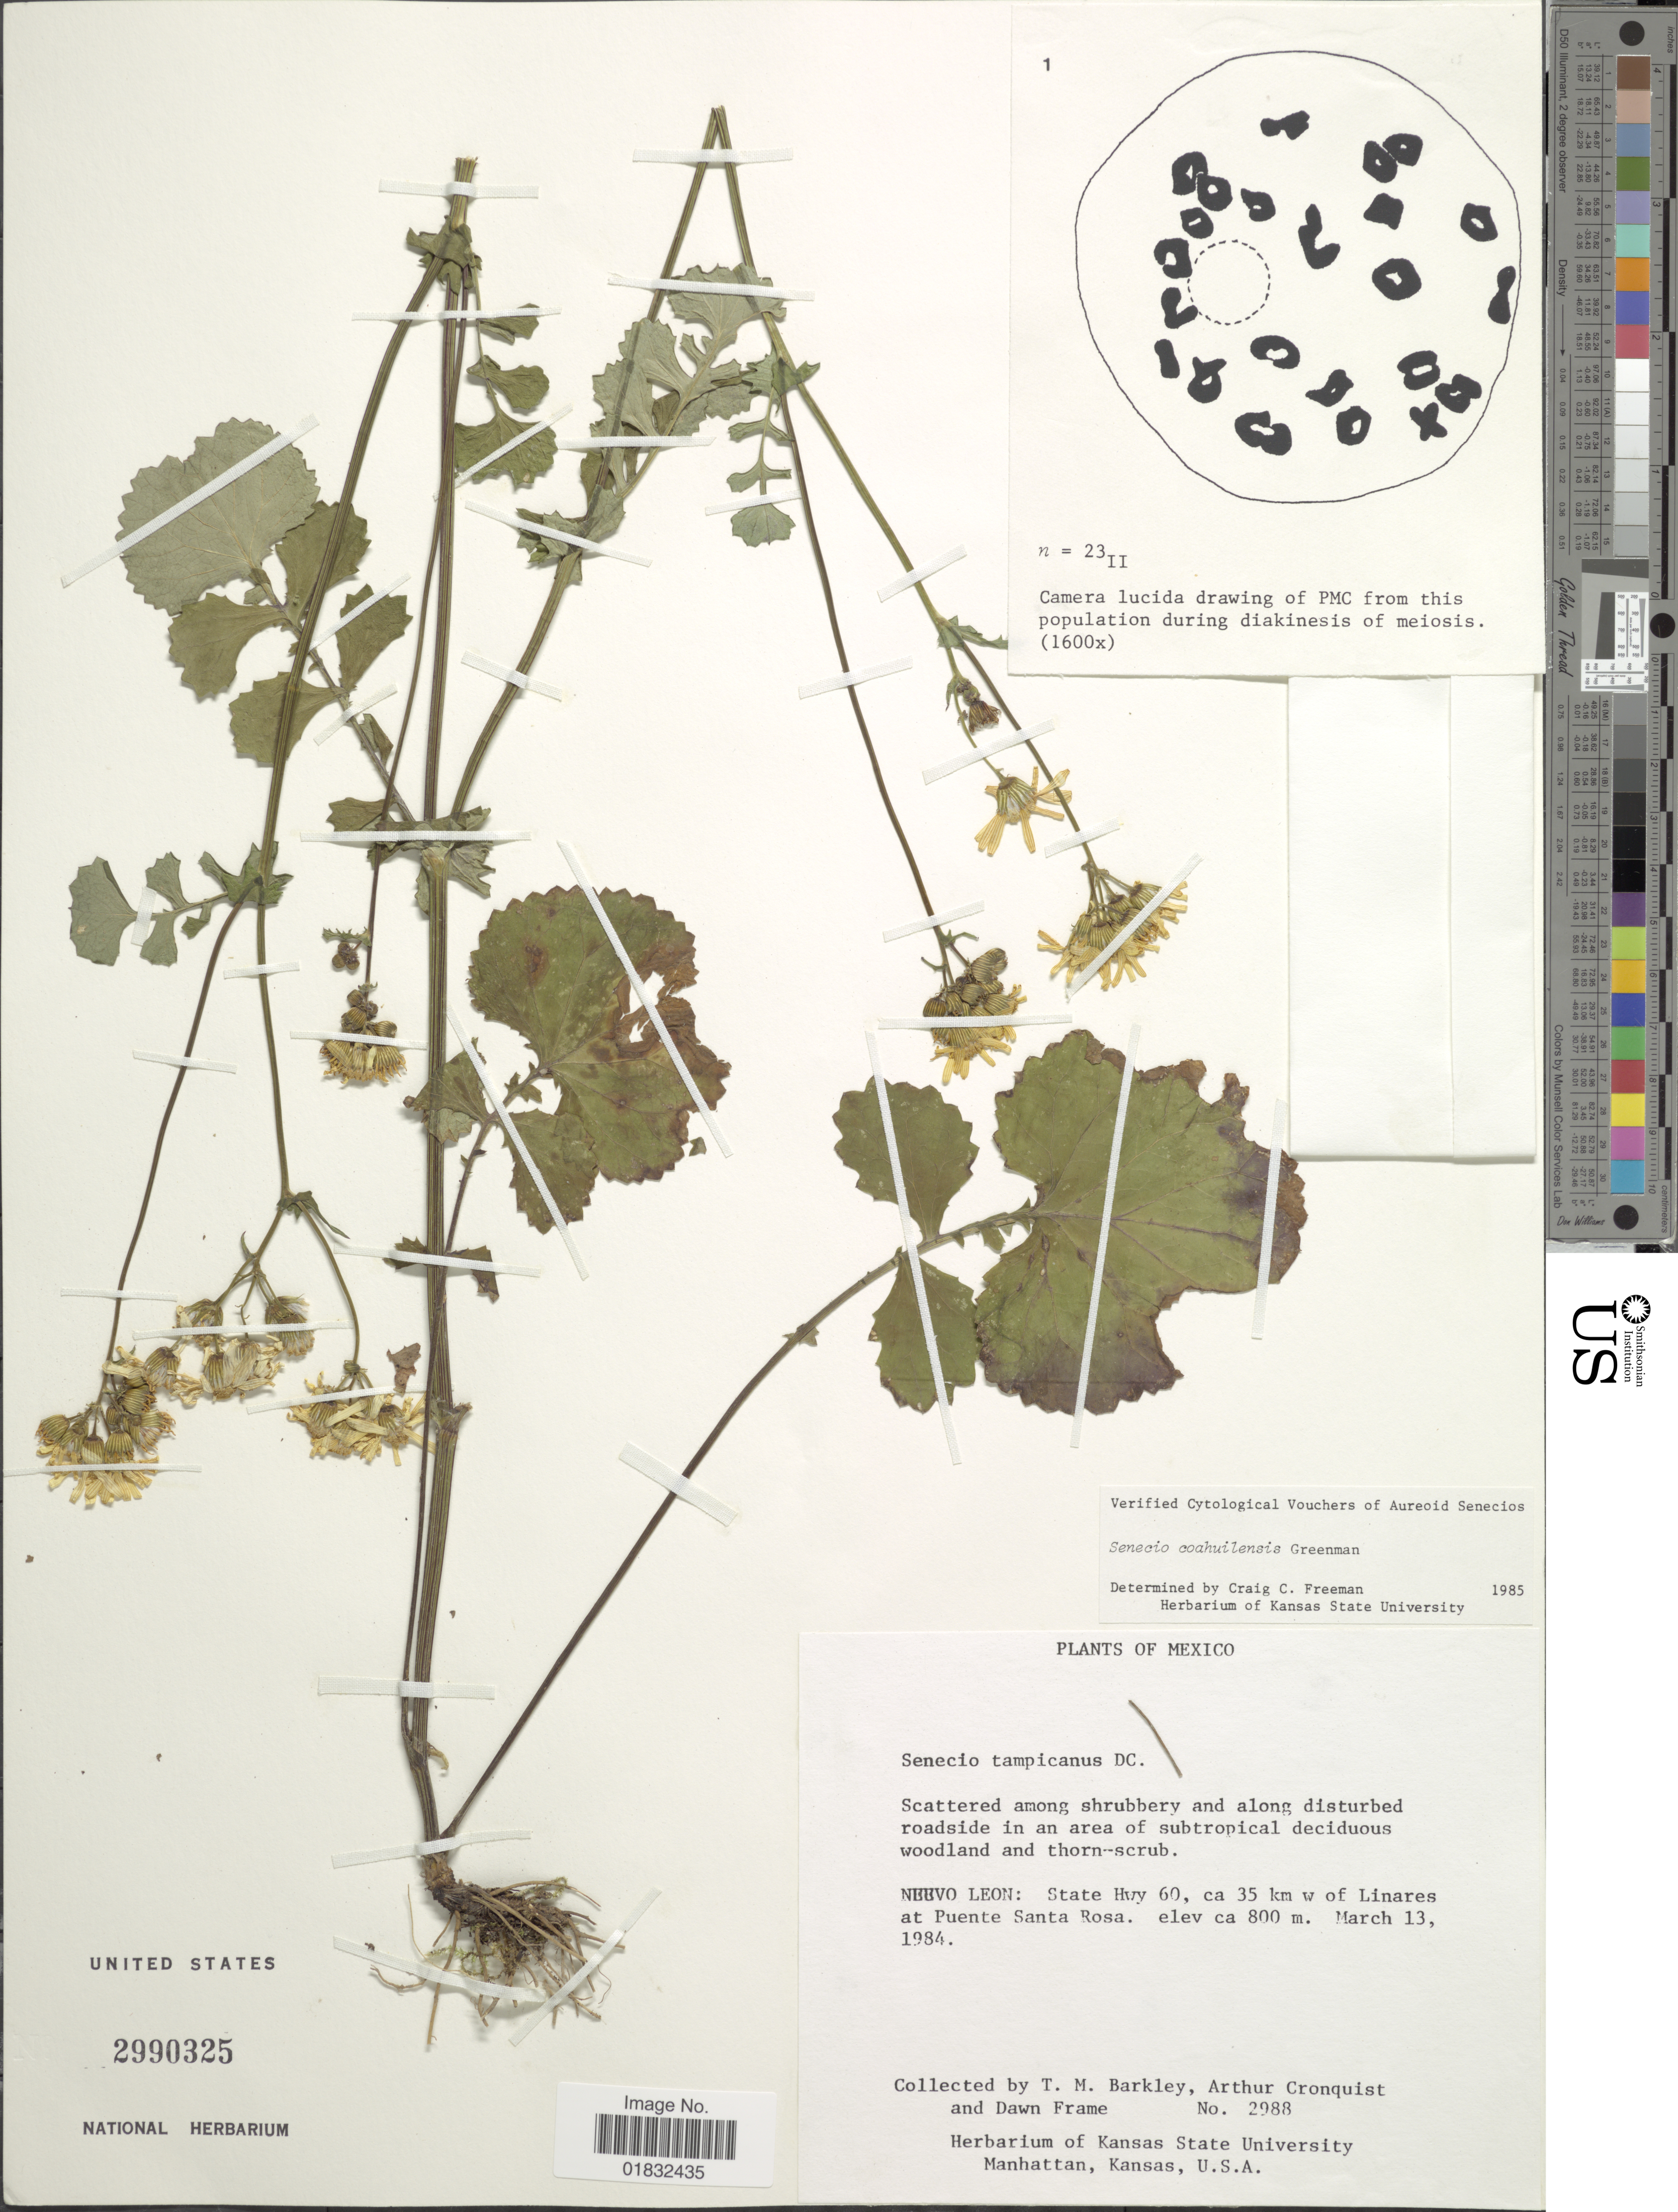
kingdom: Plantae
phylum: Tracheophyta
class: Magnoliopsida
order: Asterales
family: Asteraceae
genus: Packera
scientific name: Packera coahuilensis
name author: (Greenm.) C. Jeffrey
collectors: T. M. Barkley, A. J. Cronquist & D. Frame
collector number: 2988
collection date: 1984-03-13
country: Mexico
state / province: Nuevo León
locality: State Hwy 60, ca 35 km w of Linares at Puente Santa Rosa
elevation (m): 800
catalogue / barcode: US 2990325